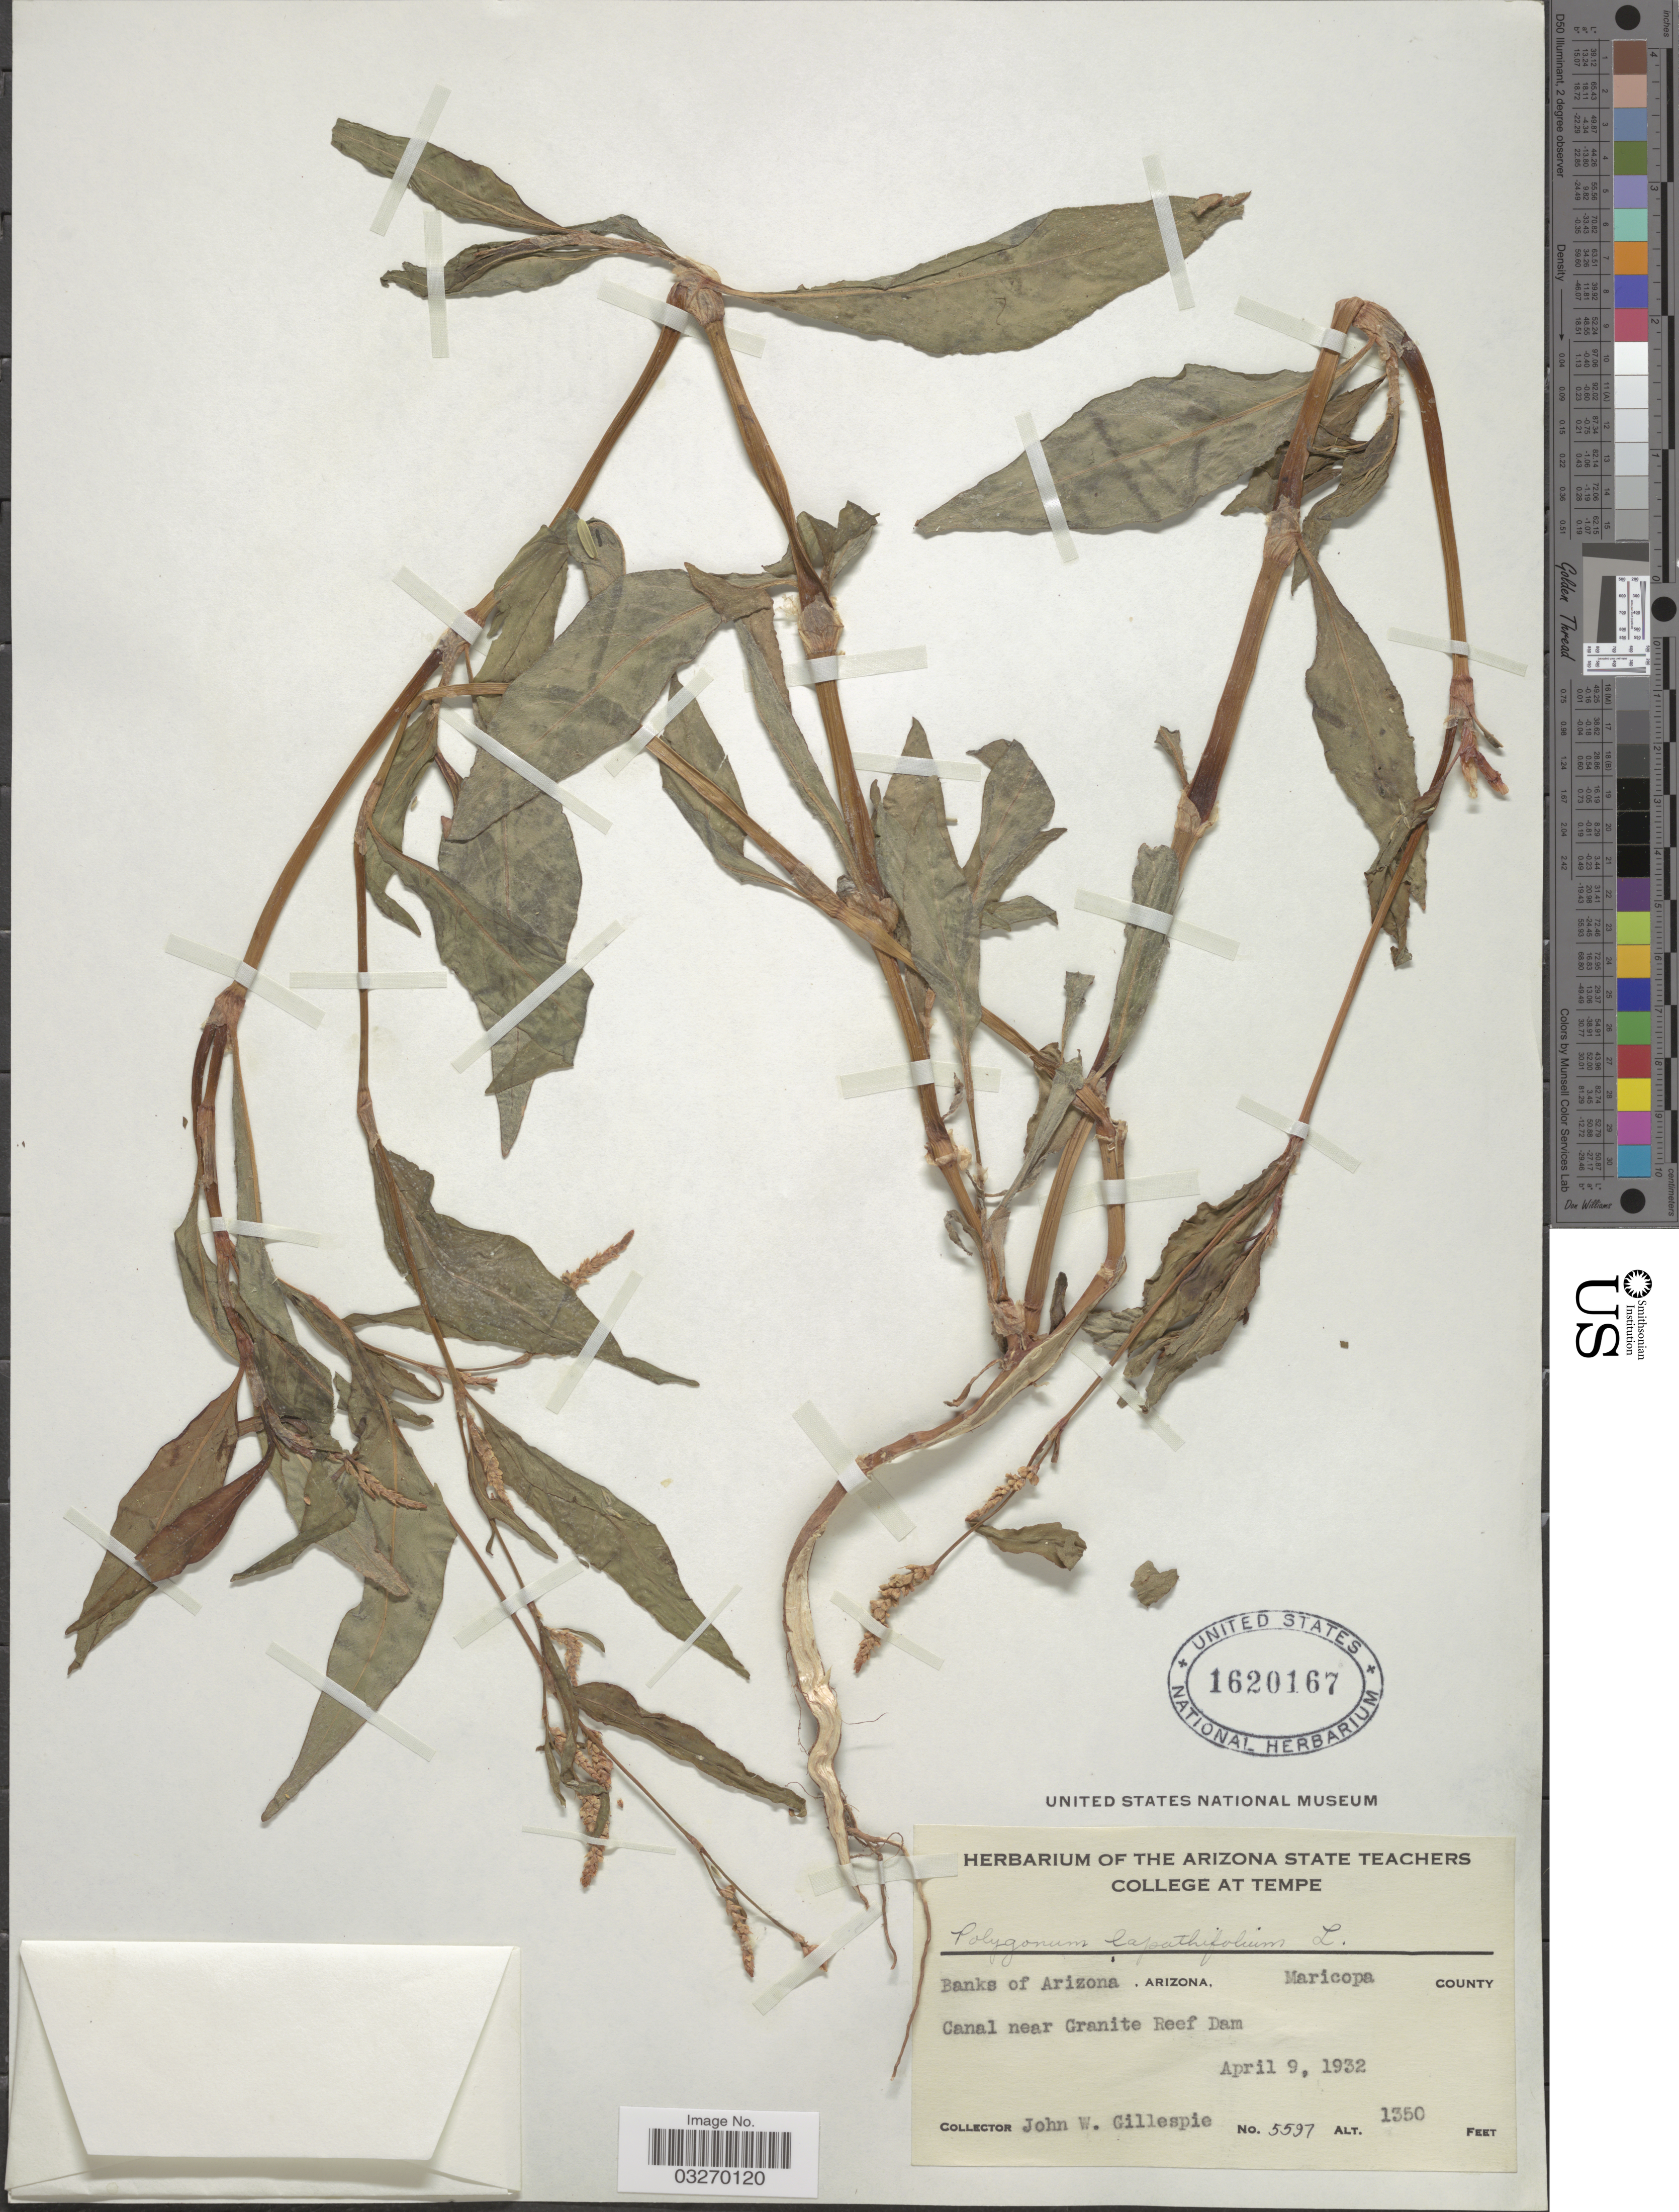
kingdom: Plantae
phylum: Tracheophyta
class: Magnoliopsida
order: Caryophyllales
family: Polygonaceae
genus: Persicaria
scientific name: Persicaria lapathifolia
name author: (L.) Delarbre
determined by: Atha, D. E.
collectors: J. W. Gillespie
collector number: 5597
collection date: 1932-04-09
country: United States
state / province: Arizona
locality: Banks of Arizona. Maricopa County. Canal near Granite Reef Dam.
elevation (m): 411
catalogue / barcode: US 1620167